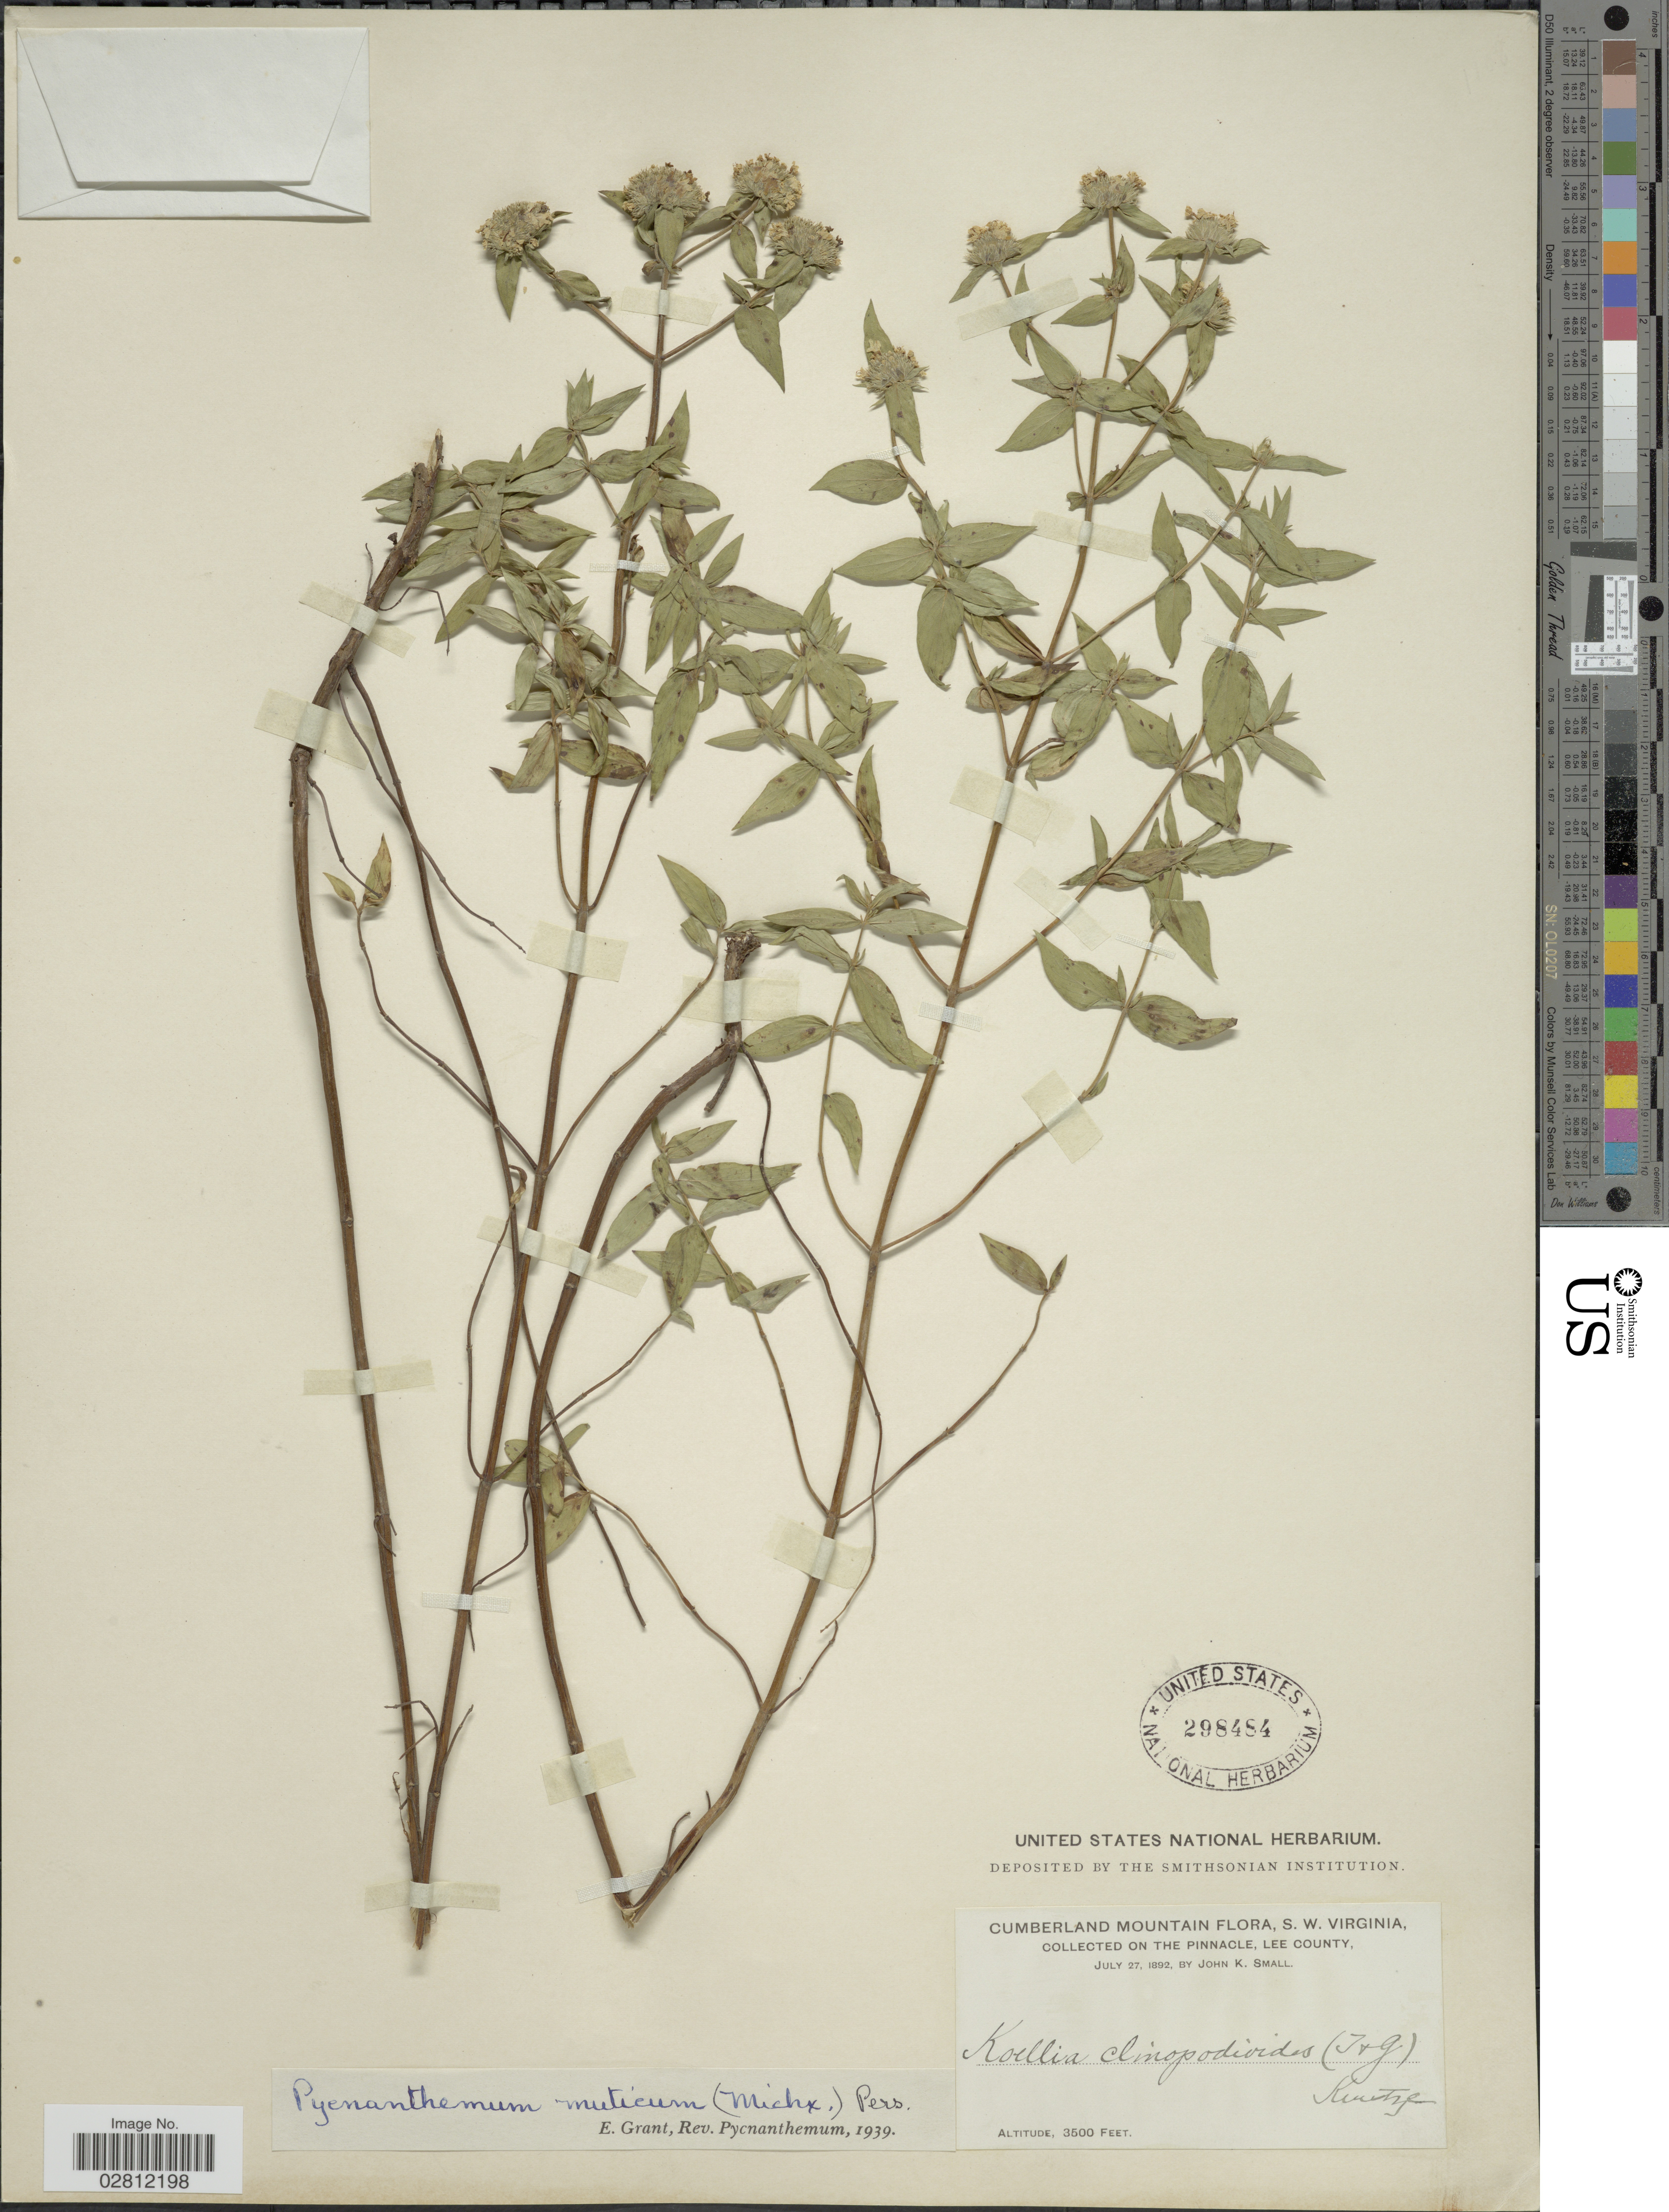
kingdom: Plantae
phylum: Tracheophyta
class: Magnoliopsida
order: Lamiales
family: Lamiaceae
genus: Pycnanthemum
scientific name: Pycnanthemum muticum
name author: (Michx.) Pers.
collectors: J. K. Small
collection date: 1892-07-27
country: United States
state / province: Virginia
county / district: Lee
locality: Cumberland Mountain, S.W. Virginia, The Pinnacle, Lee County.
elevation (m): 1067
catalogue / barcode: US 298484